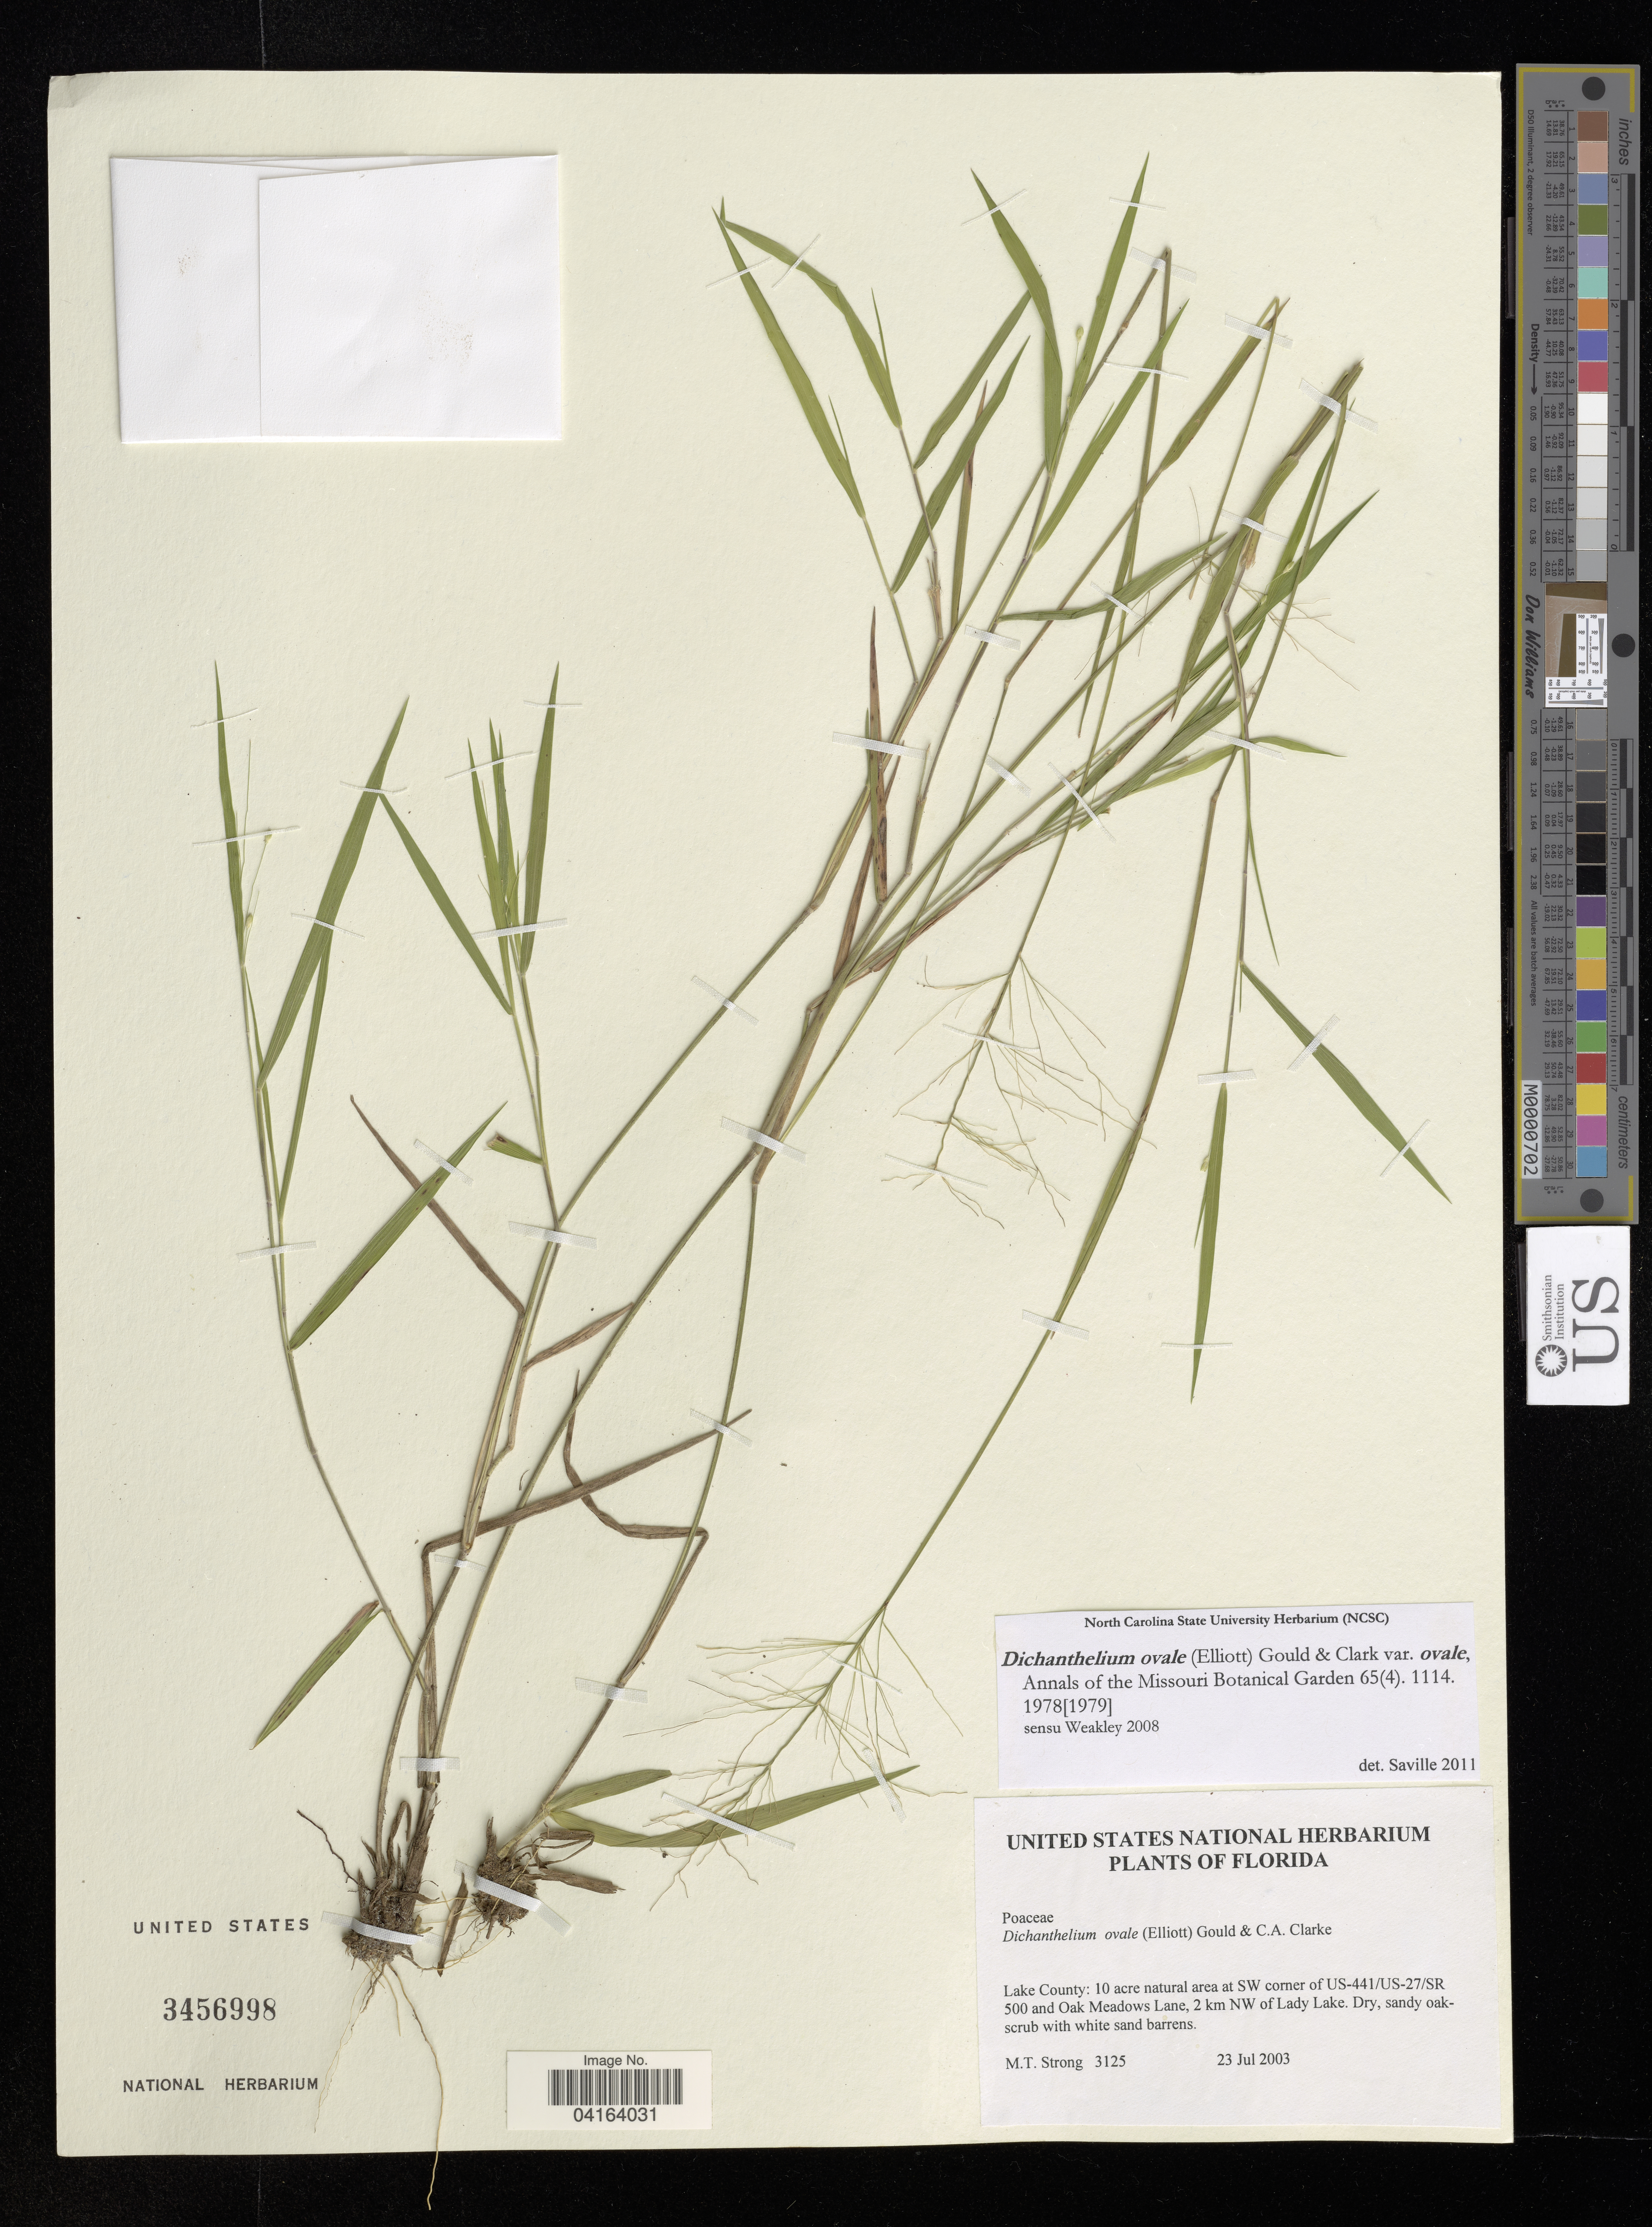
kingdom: Plantae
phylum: Tracheophyta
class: Liliopsida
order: Poales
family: Poaceae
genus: Dichanthelium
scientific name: Dichanthelium ovale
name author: (Elliott) Gould & C.A. Clark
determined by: Saville, A. C., (NCSC), North Carolina State University (UNITED STATES)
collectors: M. T. Strong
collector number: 3125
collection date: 2003-07-23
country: United States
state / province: Florida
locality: Lake County: 10 acre natural area at SW corner of US-441/US-27/SR 500 and Oak Meadows Lane, 2 km NW of Lady Lake.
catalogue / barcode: US 3456998